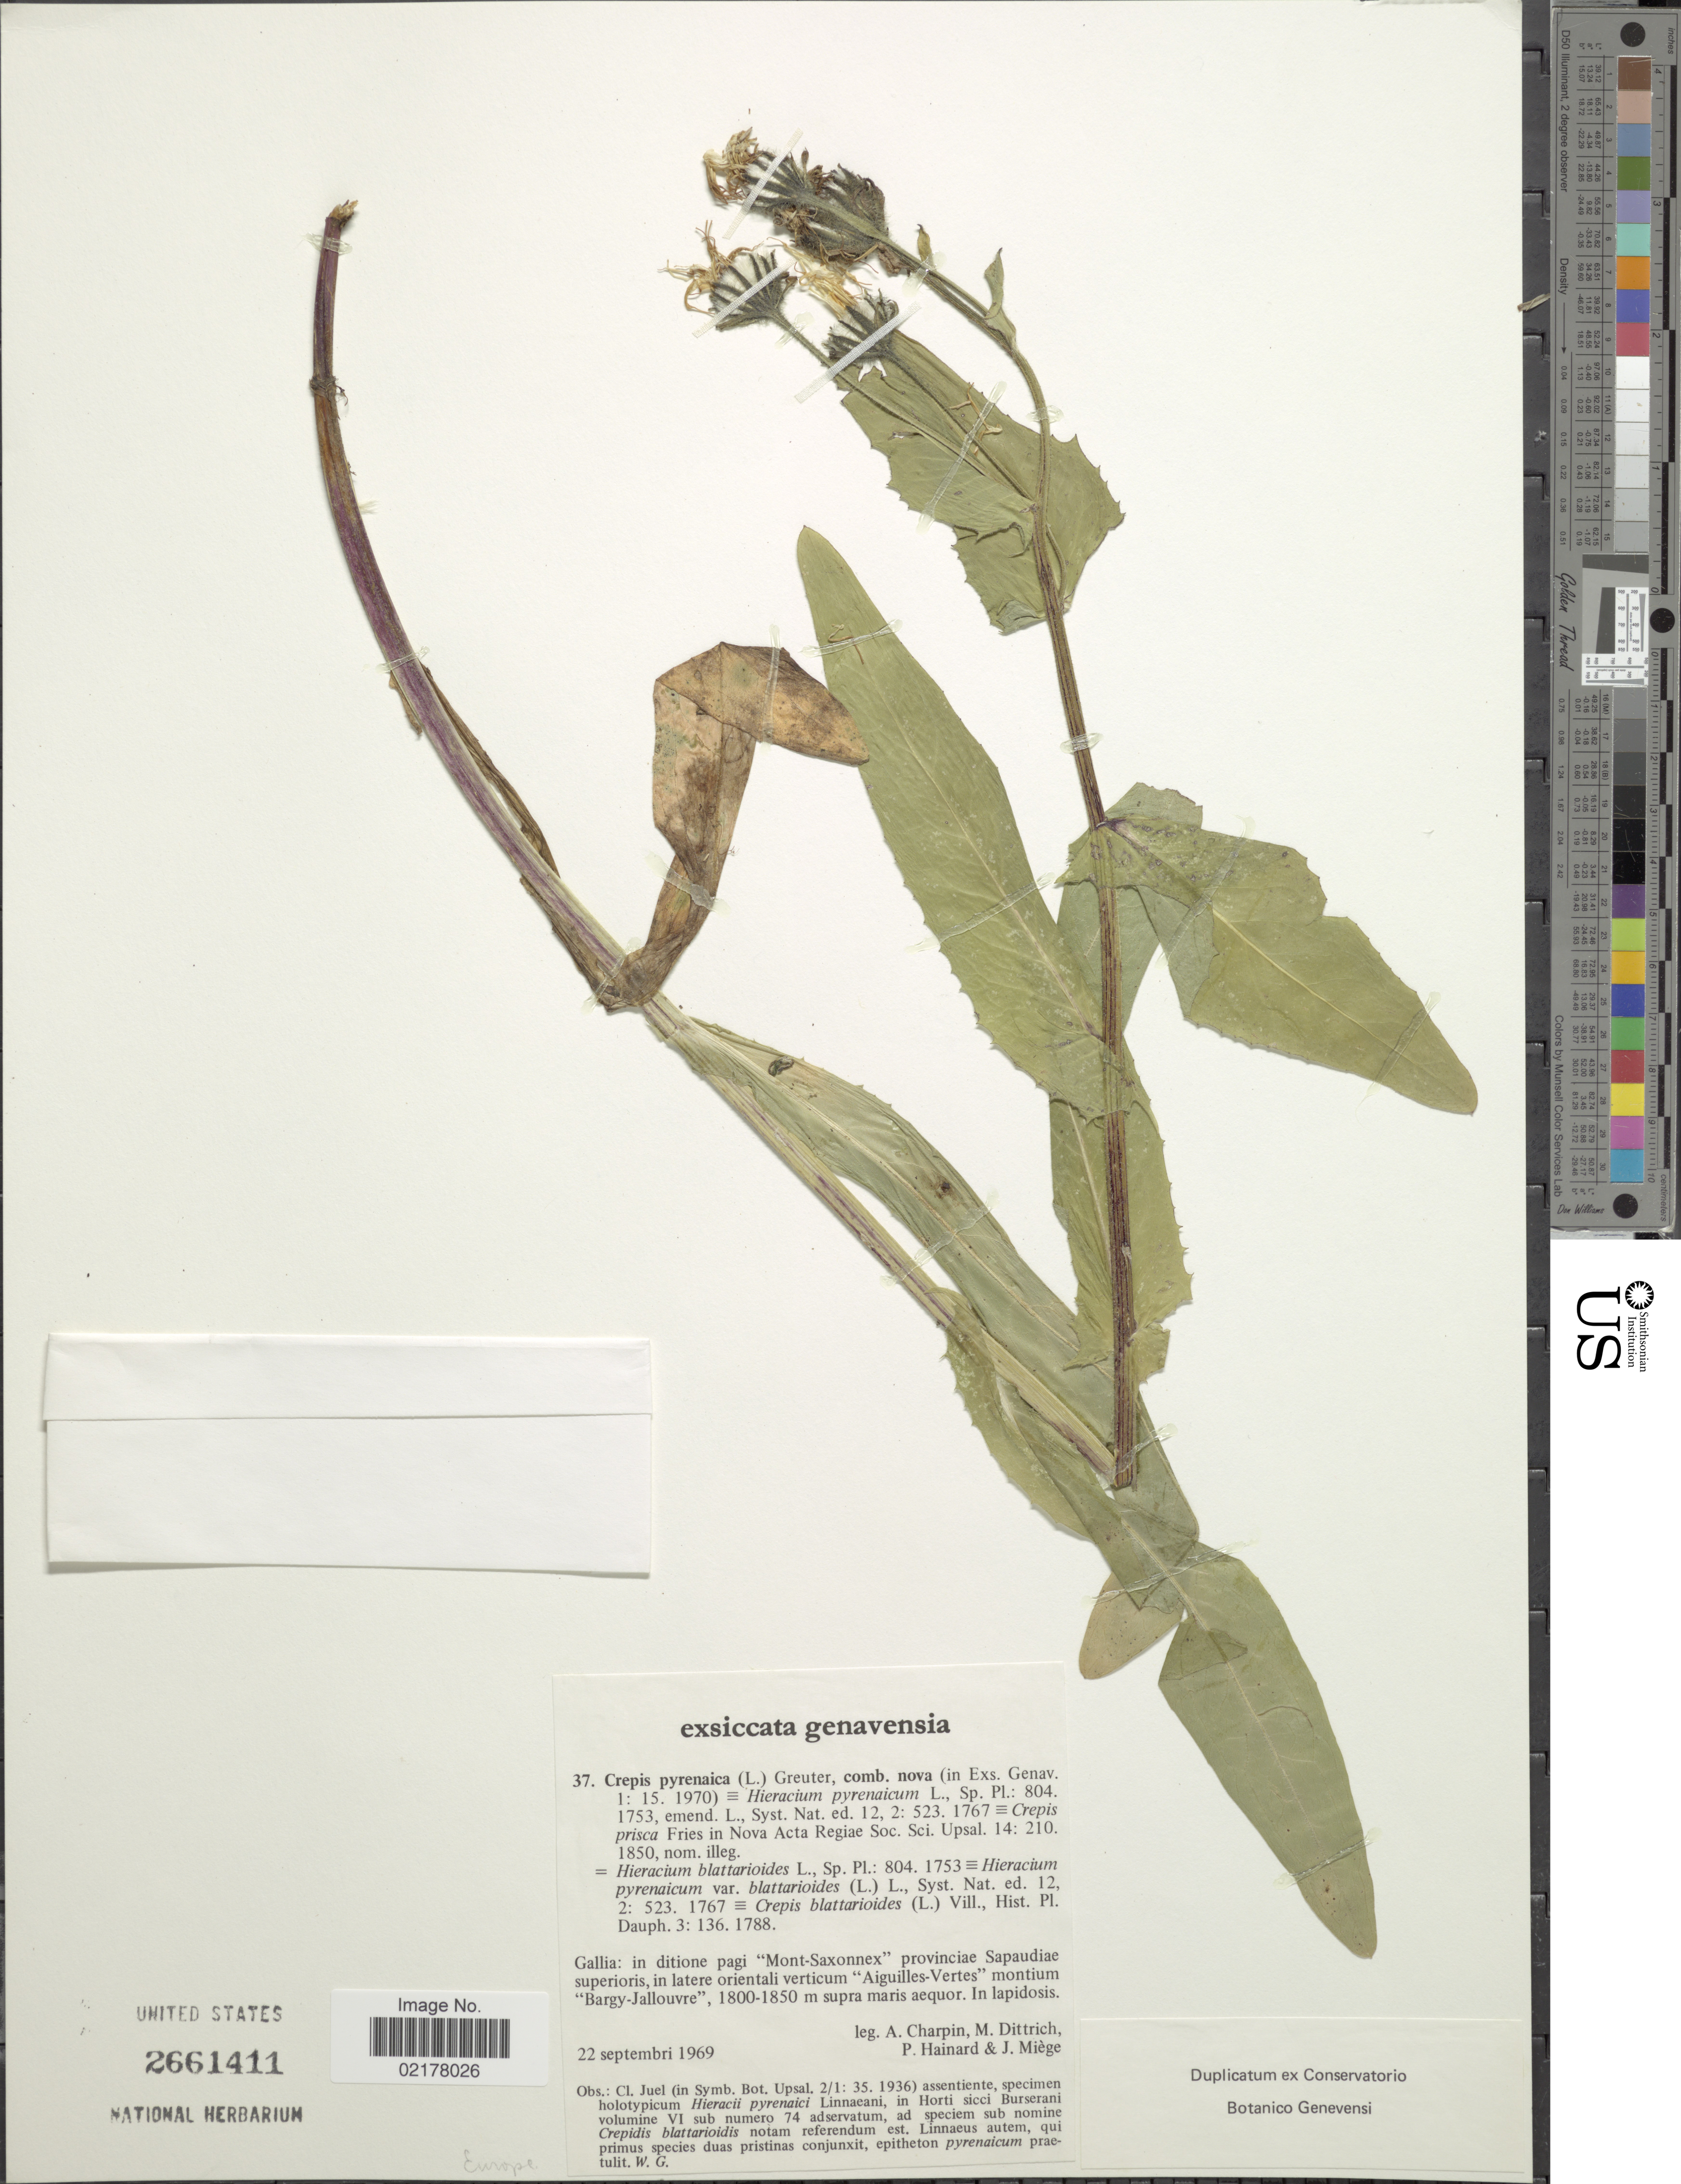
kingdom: Plantae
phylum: Tracheophyta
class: Magnoliopsida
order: Asterales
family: Asteraceae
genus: Crepis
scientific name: Crepis pyrenaica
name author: (L.) Greuter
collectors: A. Charpin, M. Dittrich, P. Hainard & J. Miége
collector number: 37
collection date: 1969-09-22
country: France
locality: Genavensia. in ditione pagi "Mont-Saxonnex" provinciae Sapaudiae superioris, in latere orientali vericum "Aiguilles-Vertes" montium "Bargy-Jallouvre"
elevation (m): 1800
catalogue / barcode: US 2661411